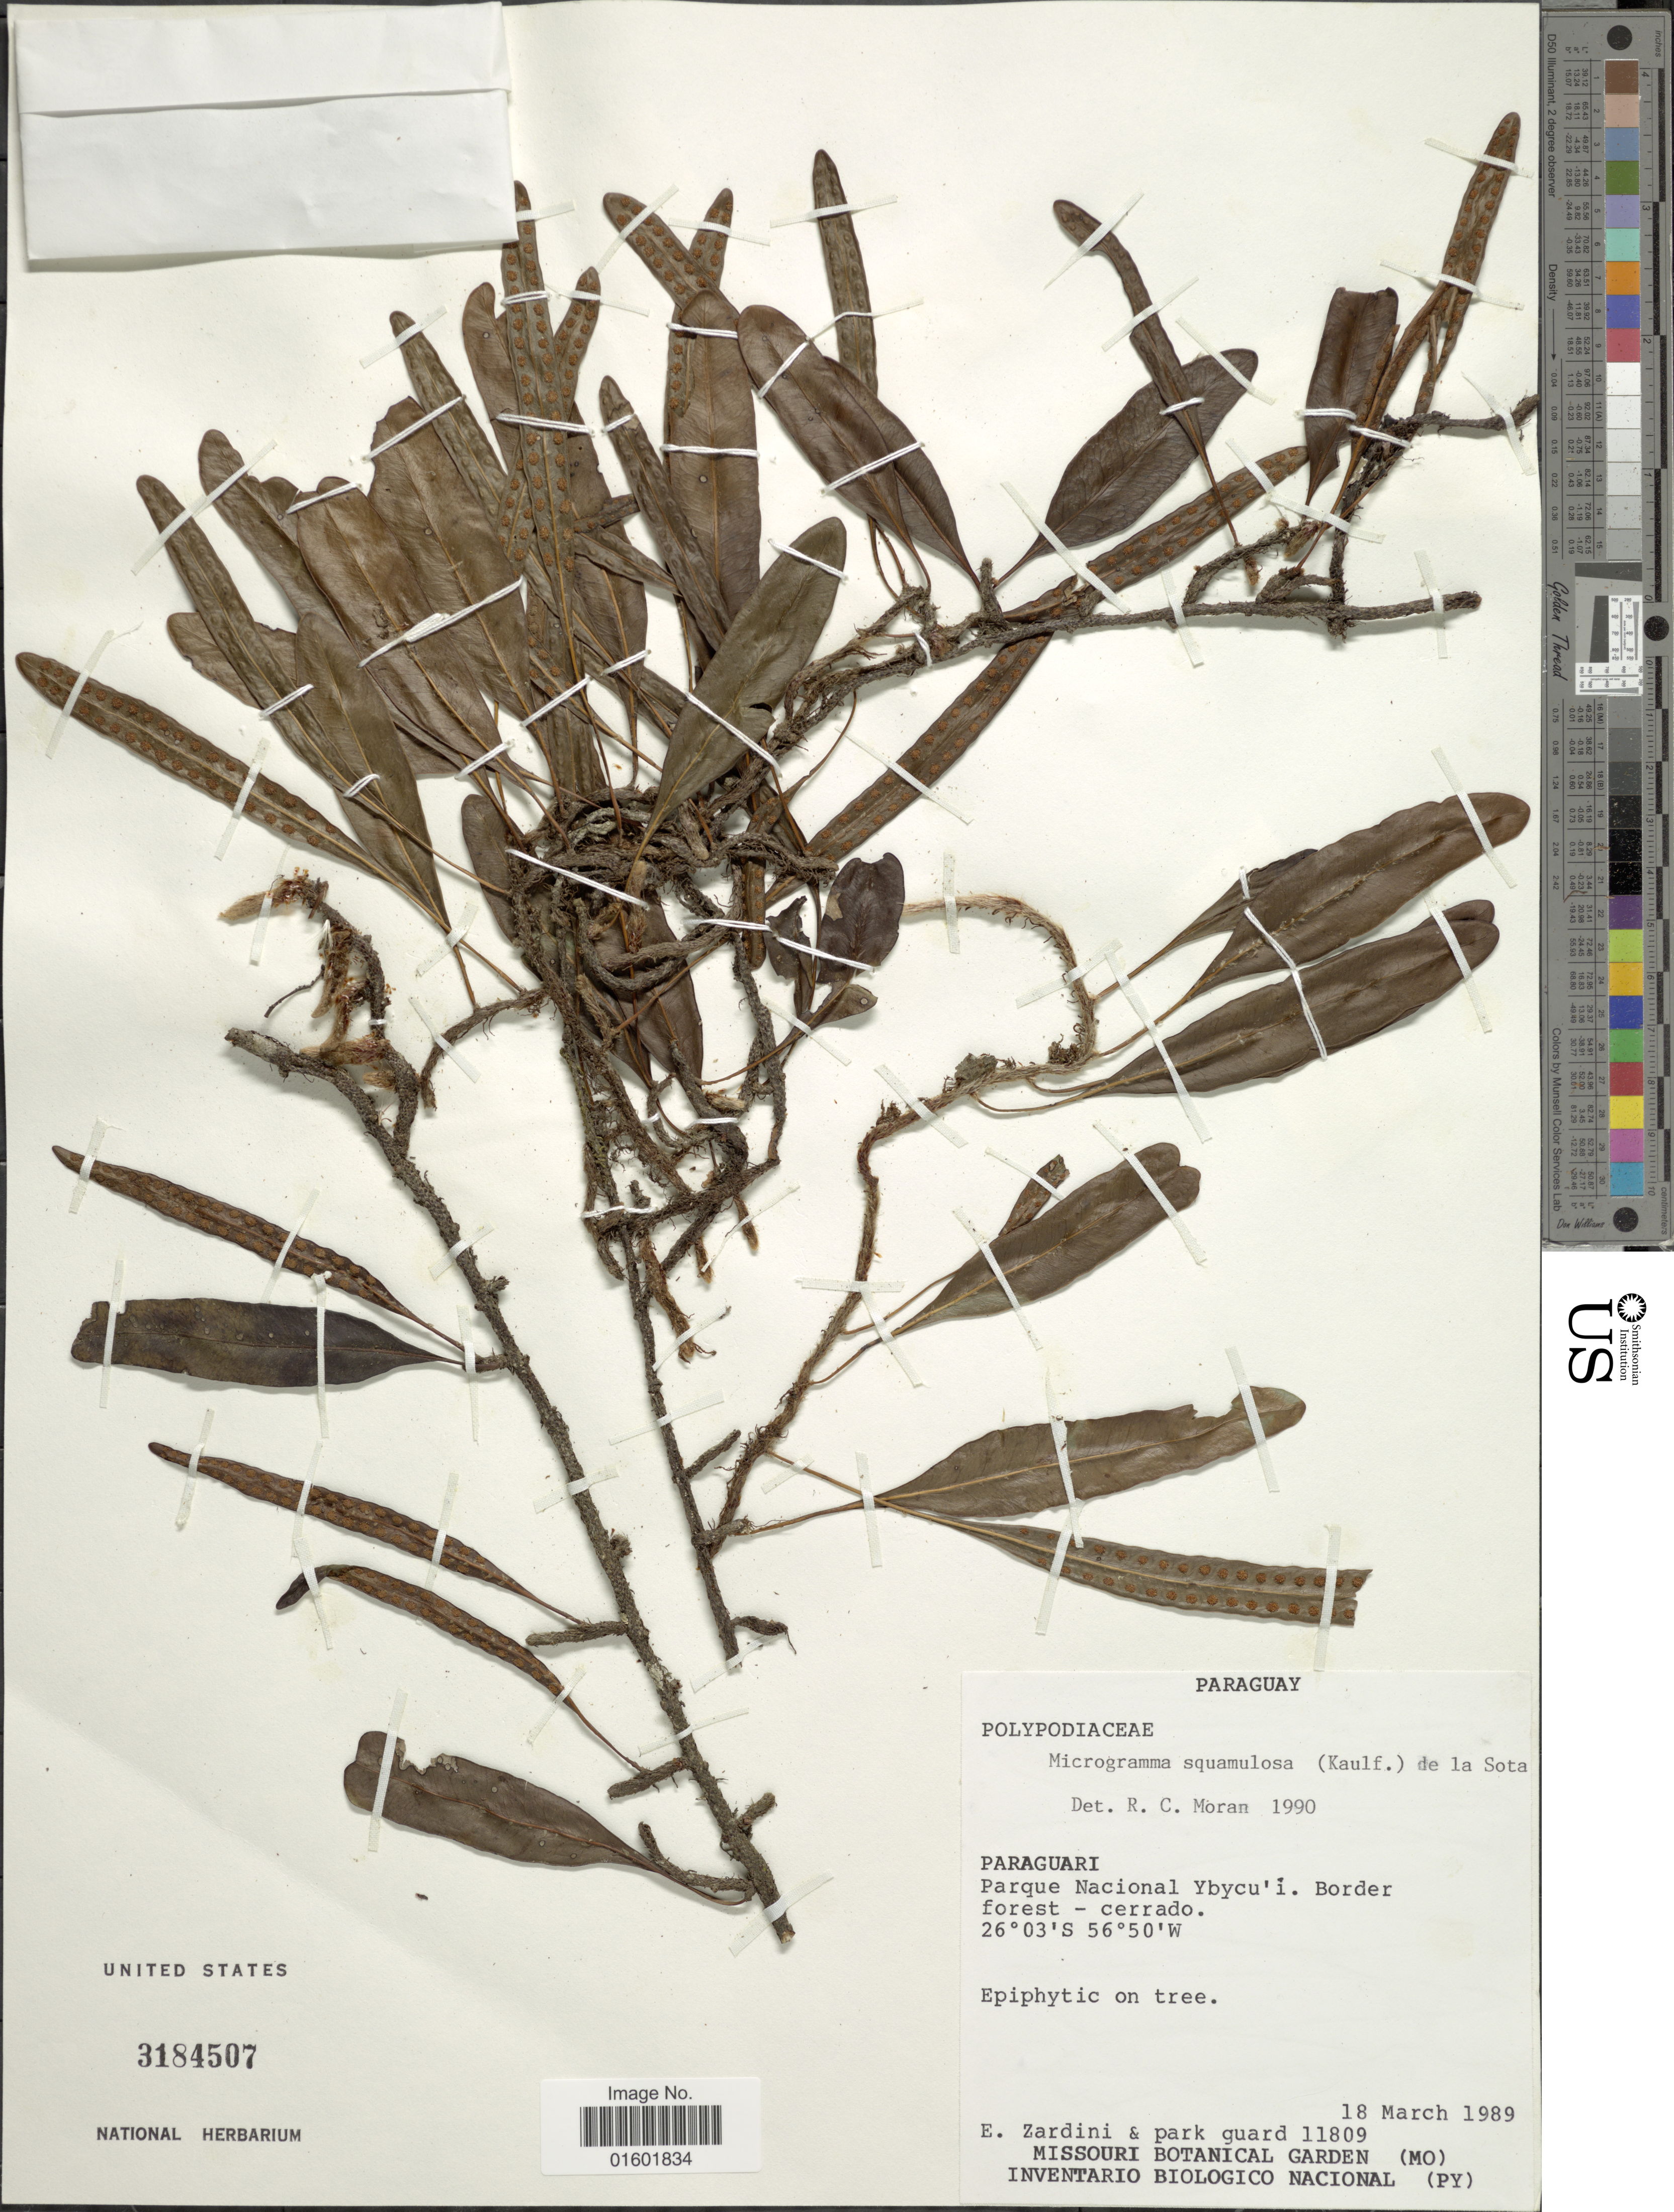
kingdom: Plantae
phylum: Tracheophyta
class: Polypodiopsida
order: Polypodiales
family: Polypodiaceae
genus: Microgramma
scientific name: Microgramma squamulosa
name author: (Kaulf.) Sota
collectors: E. M. Zardini & Park guard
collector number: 11809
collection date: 1989-03-18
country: Paraguay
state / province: Paraguari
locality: Parque Nacional Ybycu'i. Border forest - cerrado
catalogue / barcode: US 3184507